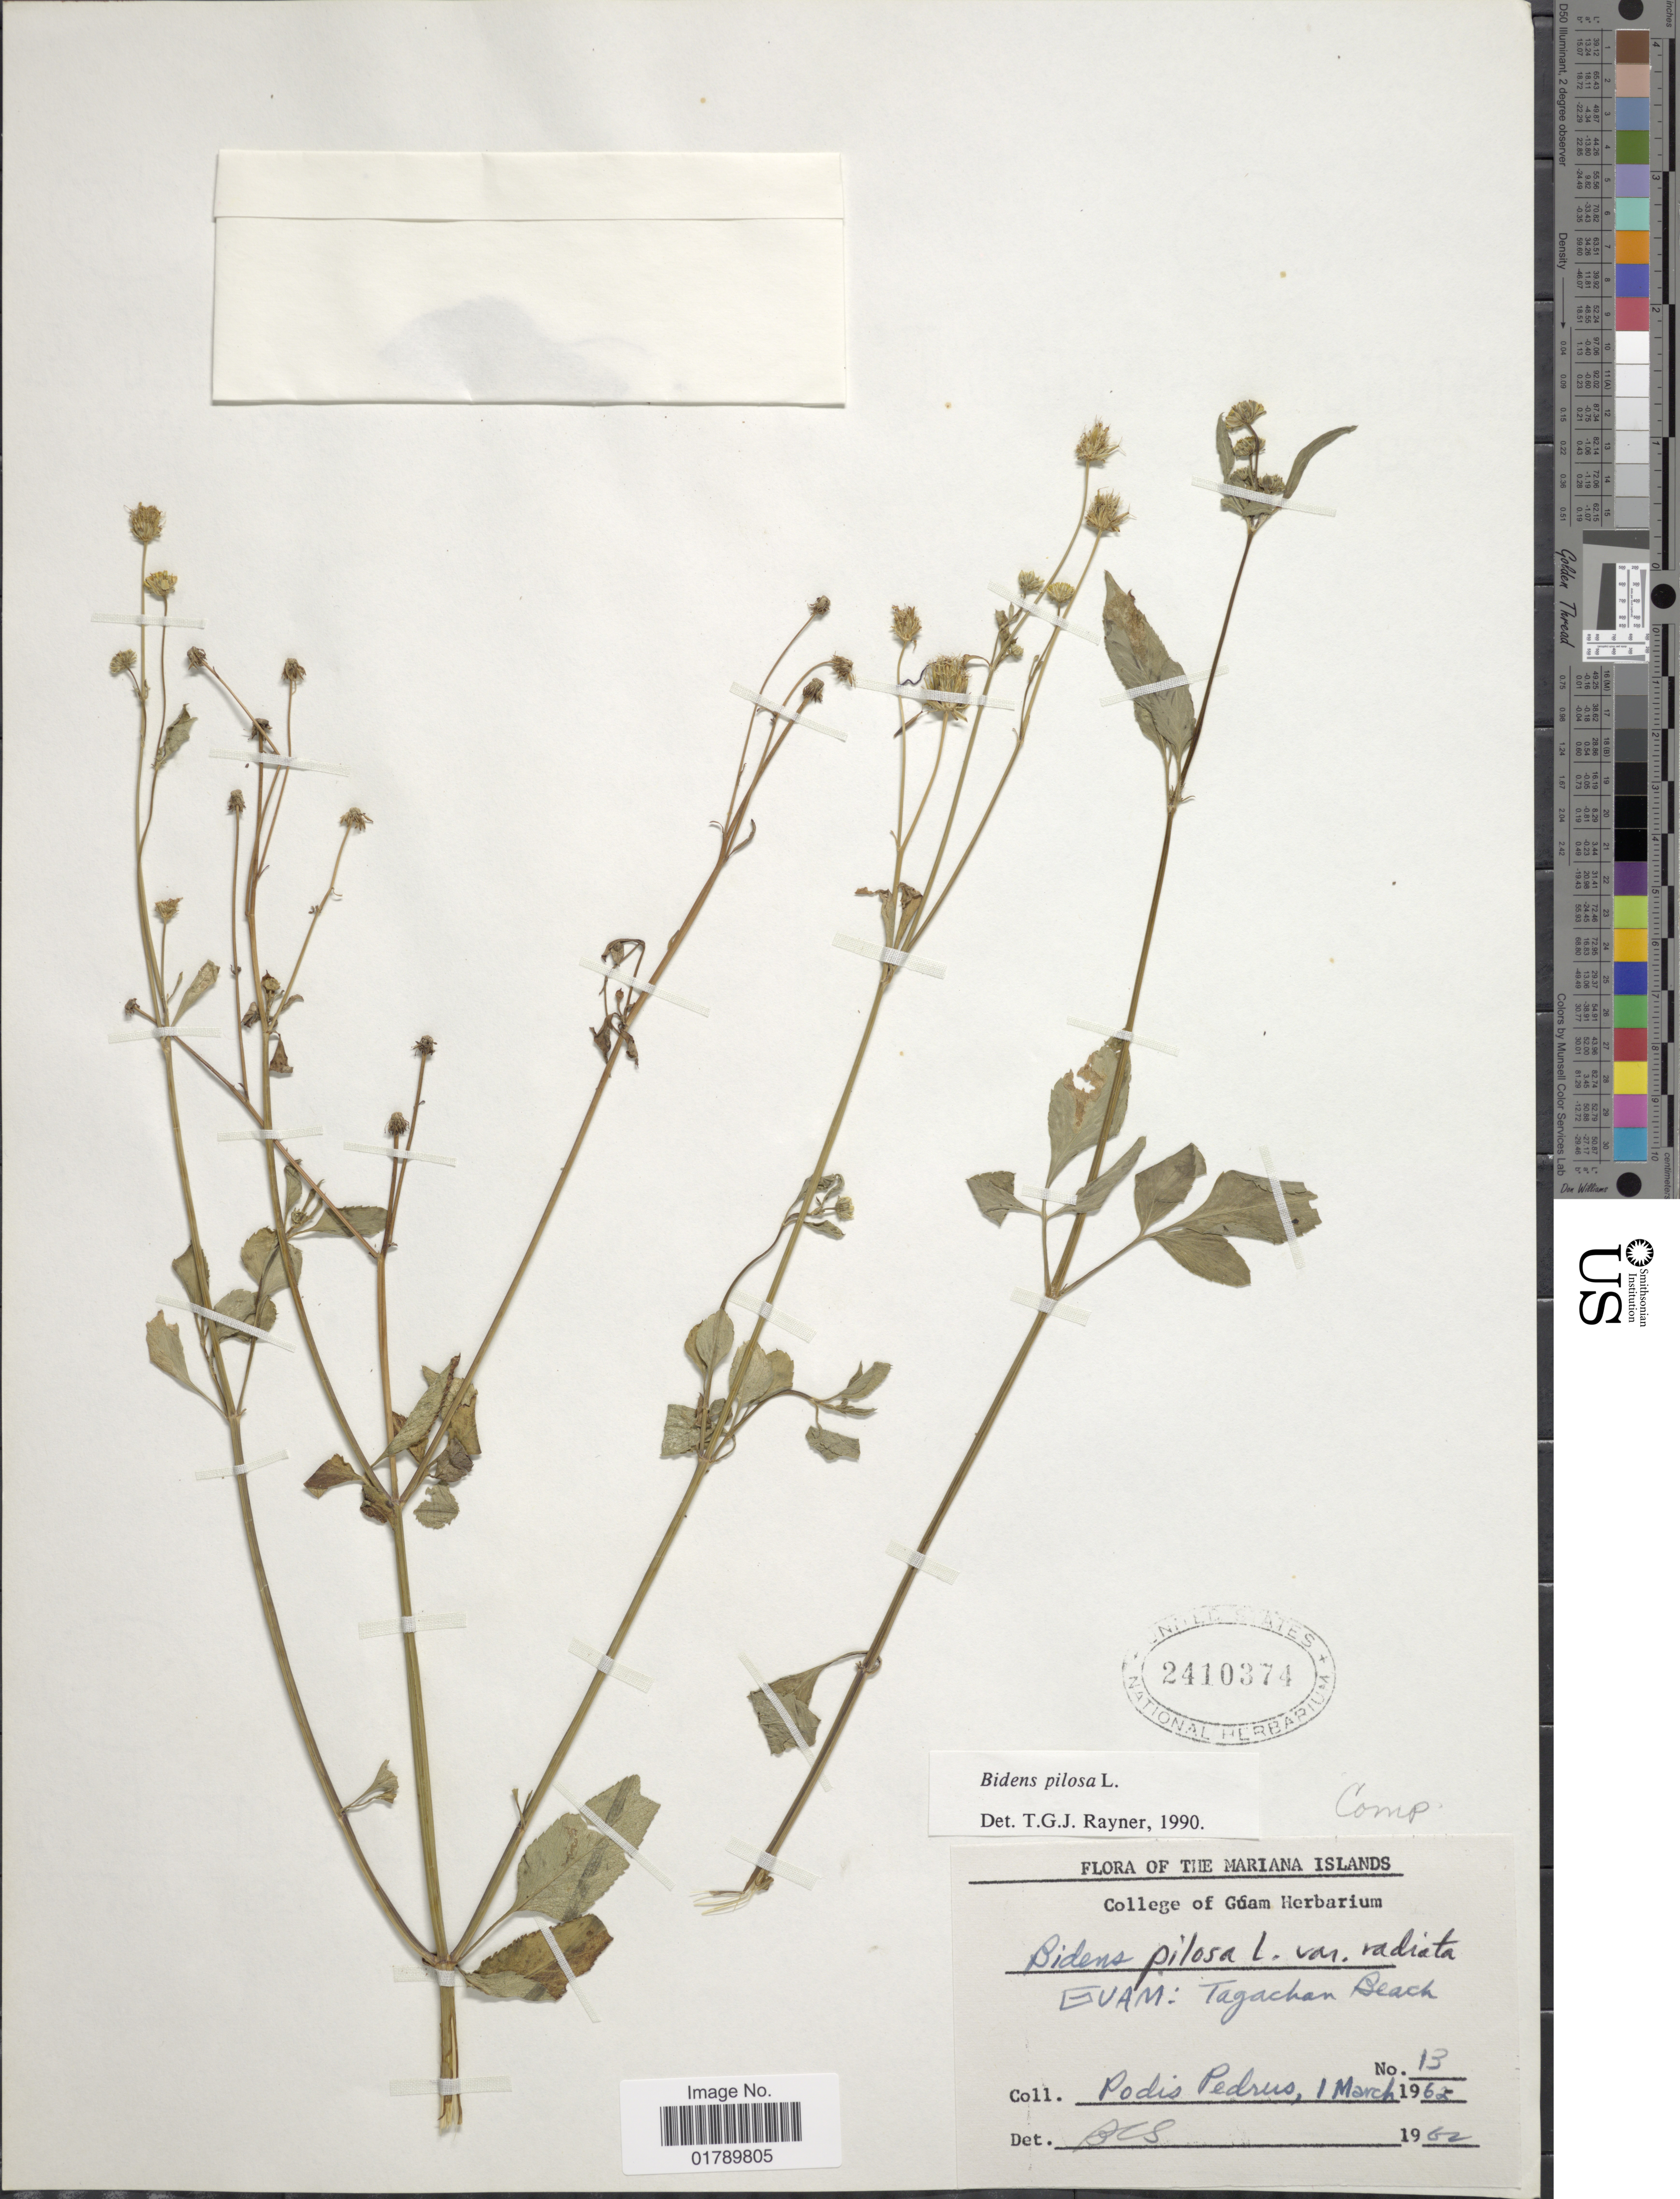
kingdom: Plantae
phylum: Tracheophyta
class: Magnoliopsida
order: Asterales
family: Asteraceae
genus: Bidens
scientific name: Bidens pilosa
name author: L.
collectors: P. Pedrus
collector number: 13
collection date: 1962-03-01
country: Guam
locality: Guam: Tagachan Beach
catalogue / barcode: US 2410374